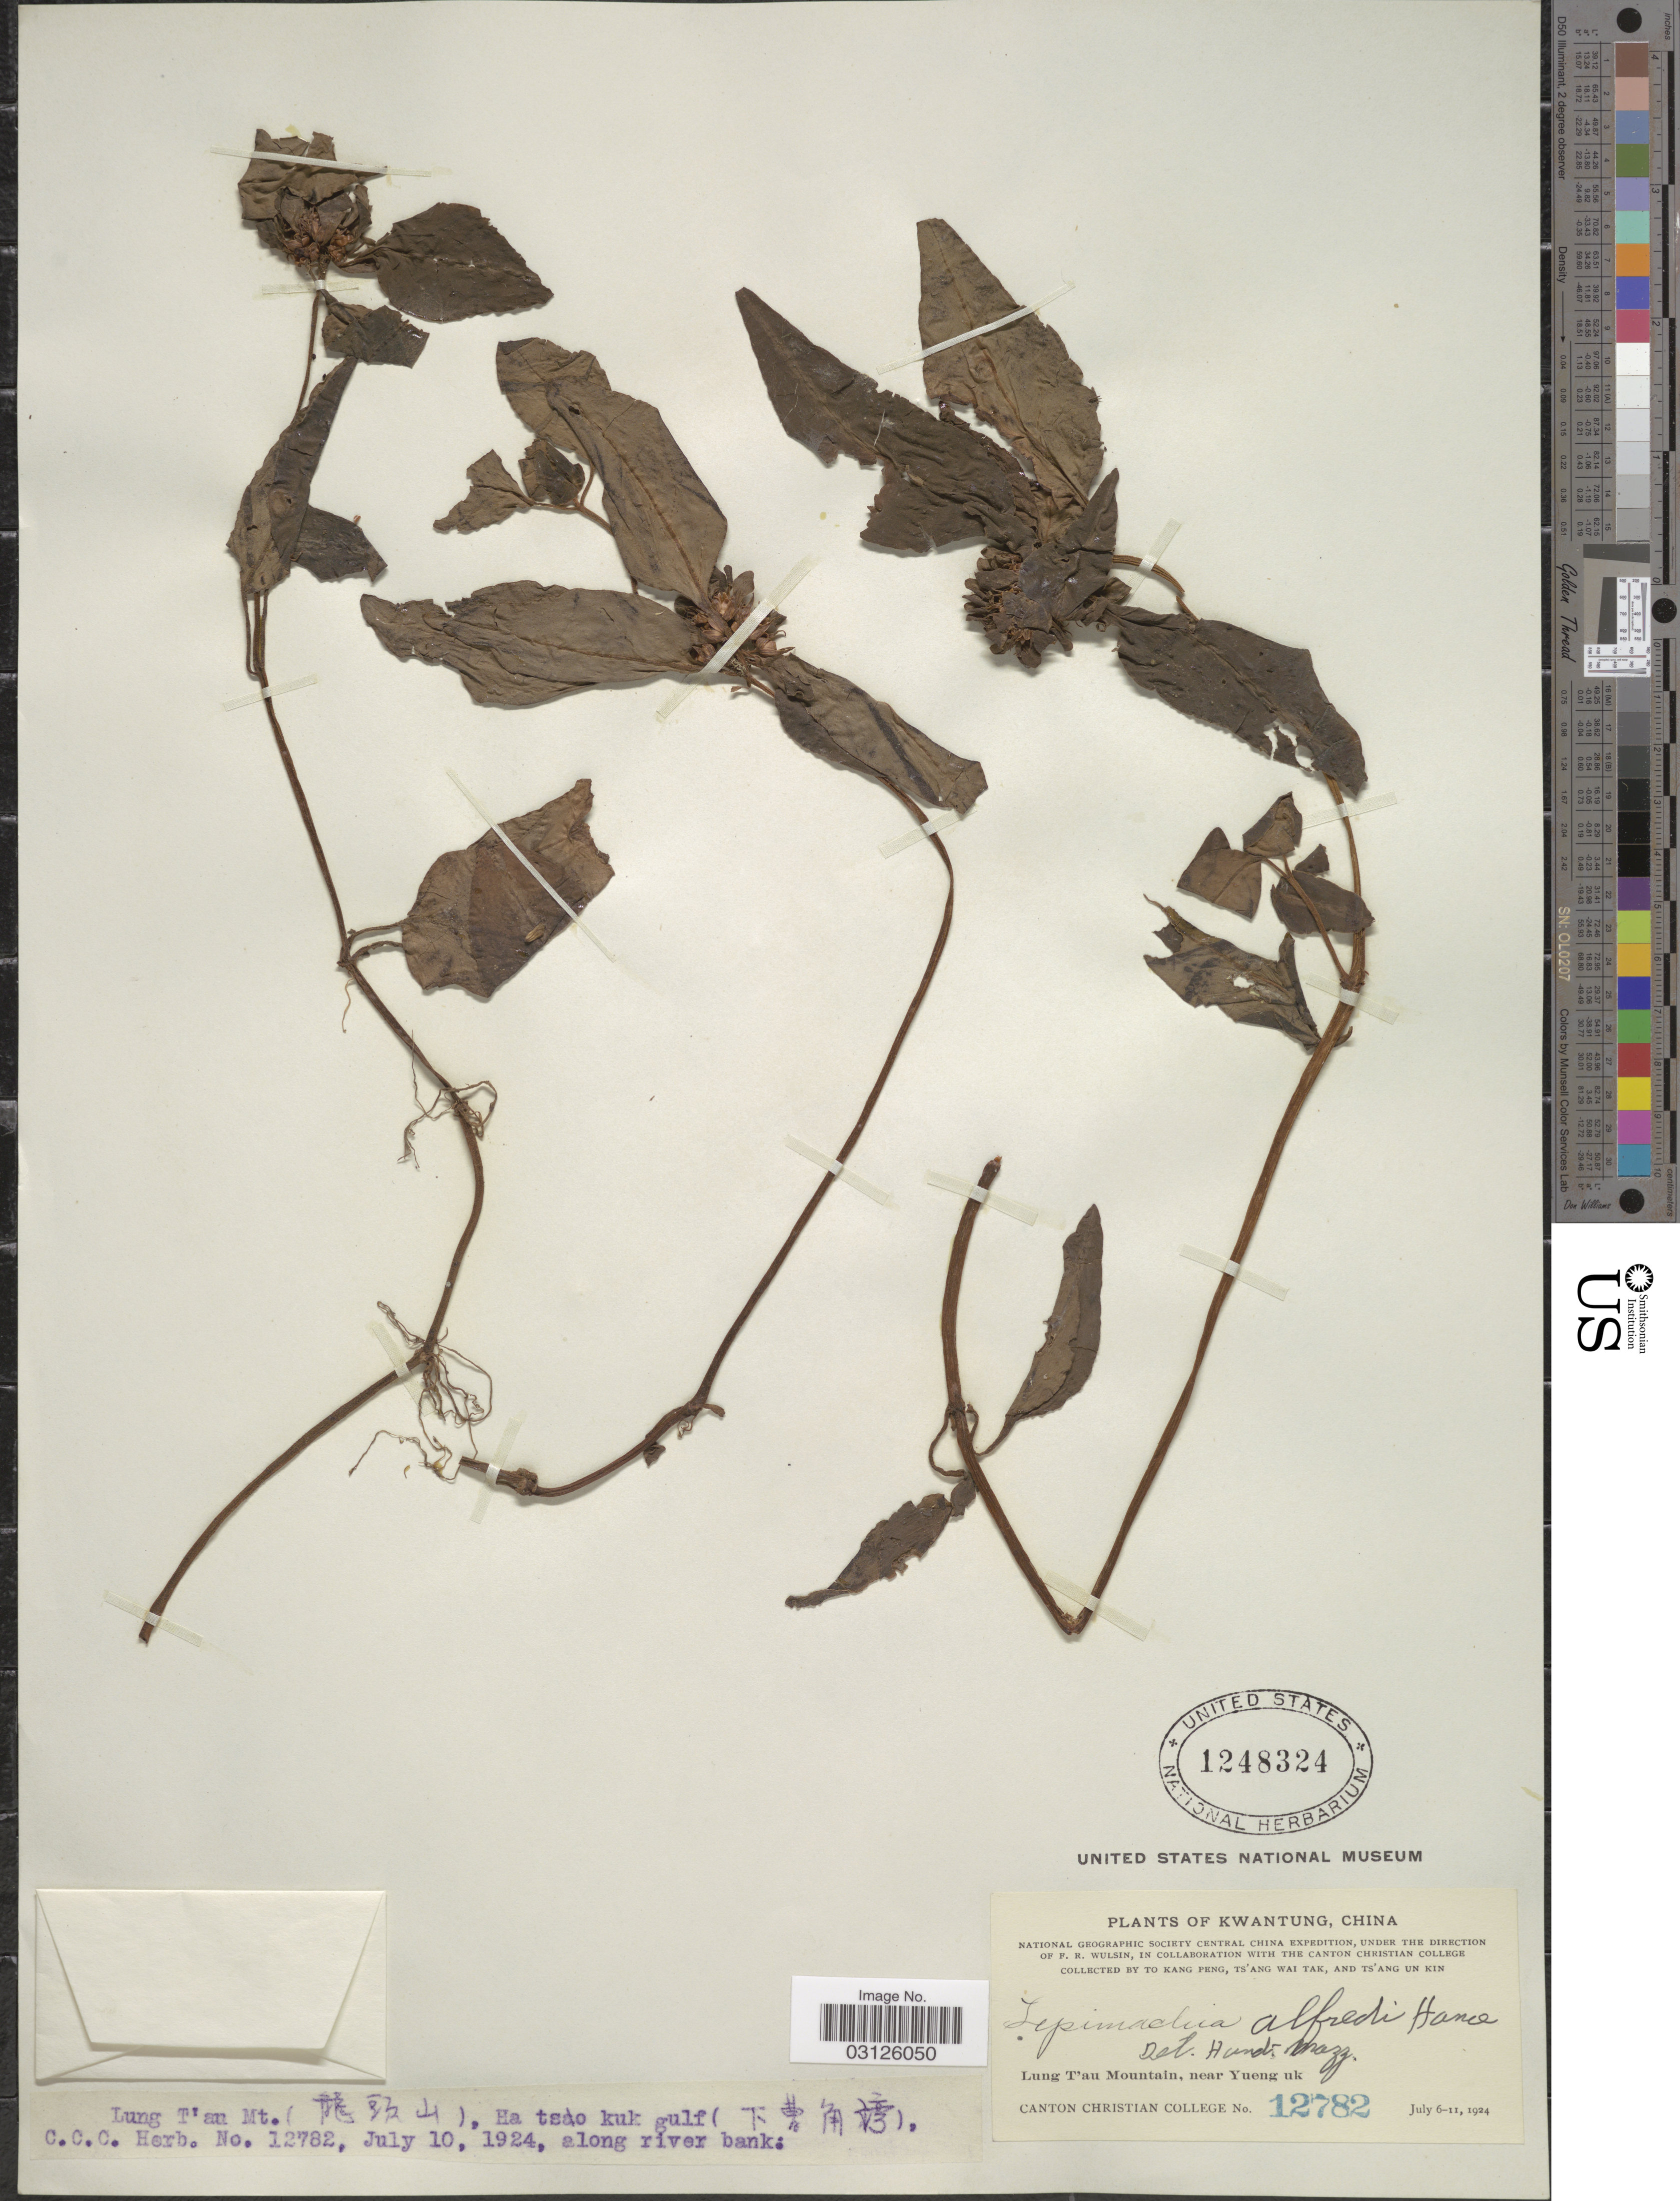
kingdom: Plantae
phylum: Tracheophyta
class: Magnoliopsida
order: Ericales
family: Primulaceae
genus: Lysimachia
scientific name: Lysimachia alfredii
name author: Hance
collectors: Canton Christian College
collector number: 12782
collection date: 1924-07-10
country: China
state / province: Guangdong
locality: Kwangtung. Lung T'au Mountain, near Yueng uk.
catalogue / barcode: US 1248324